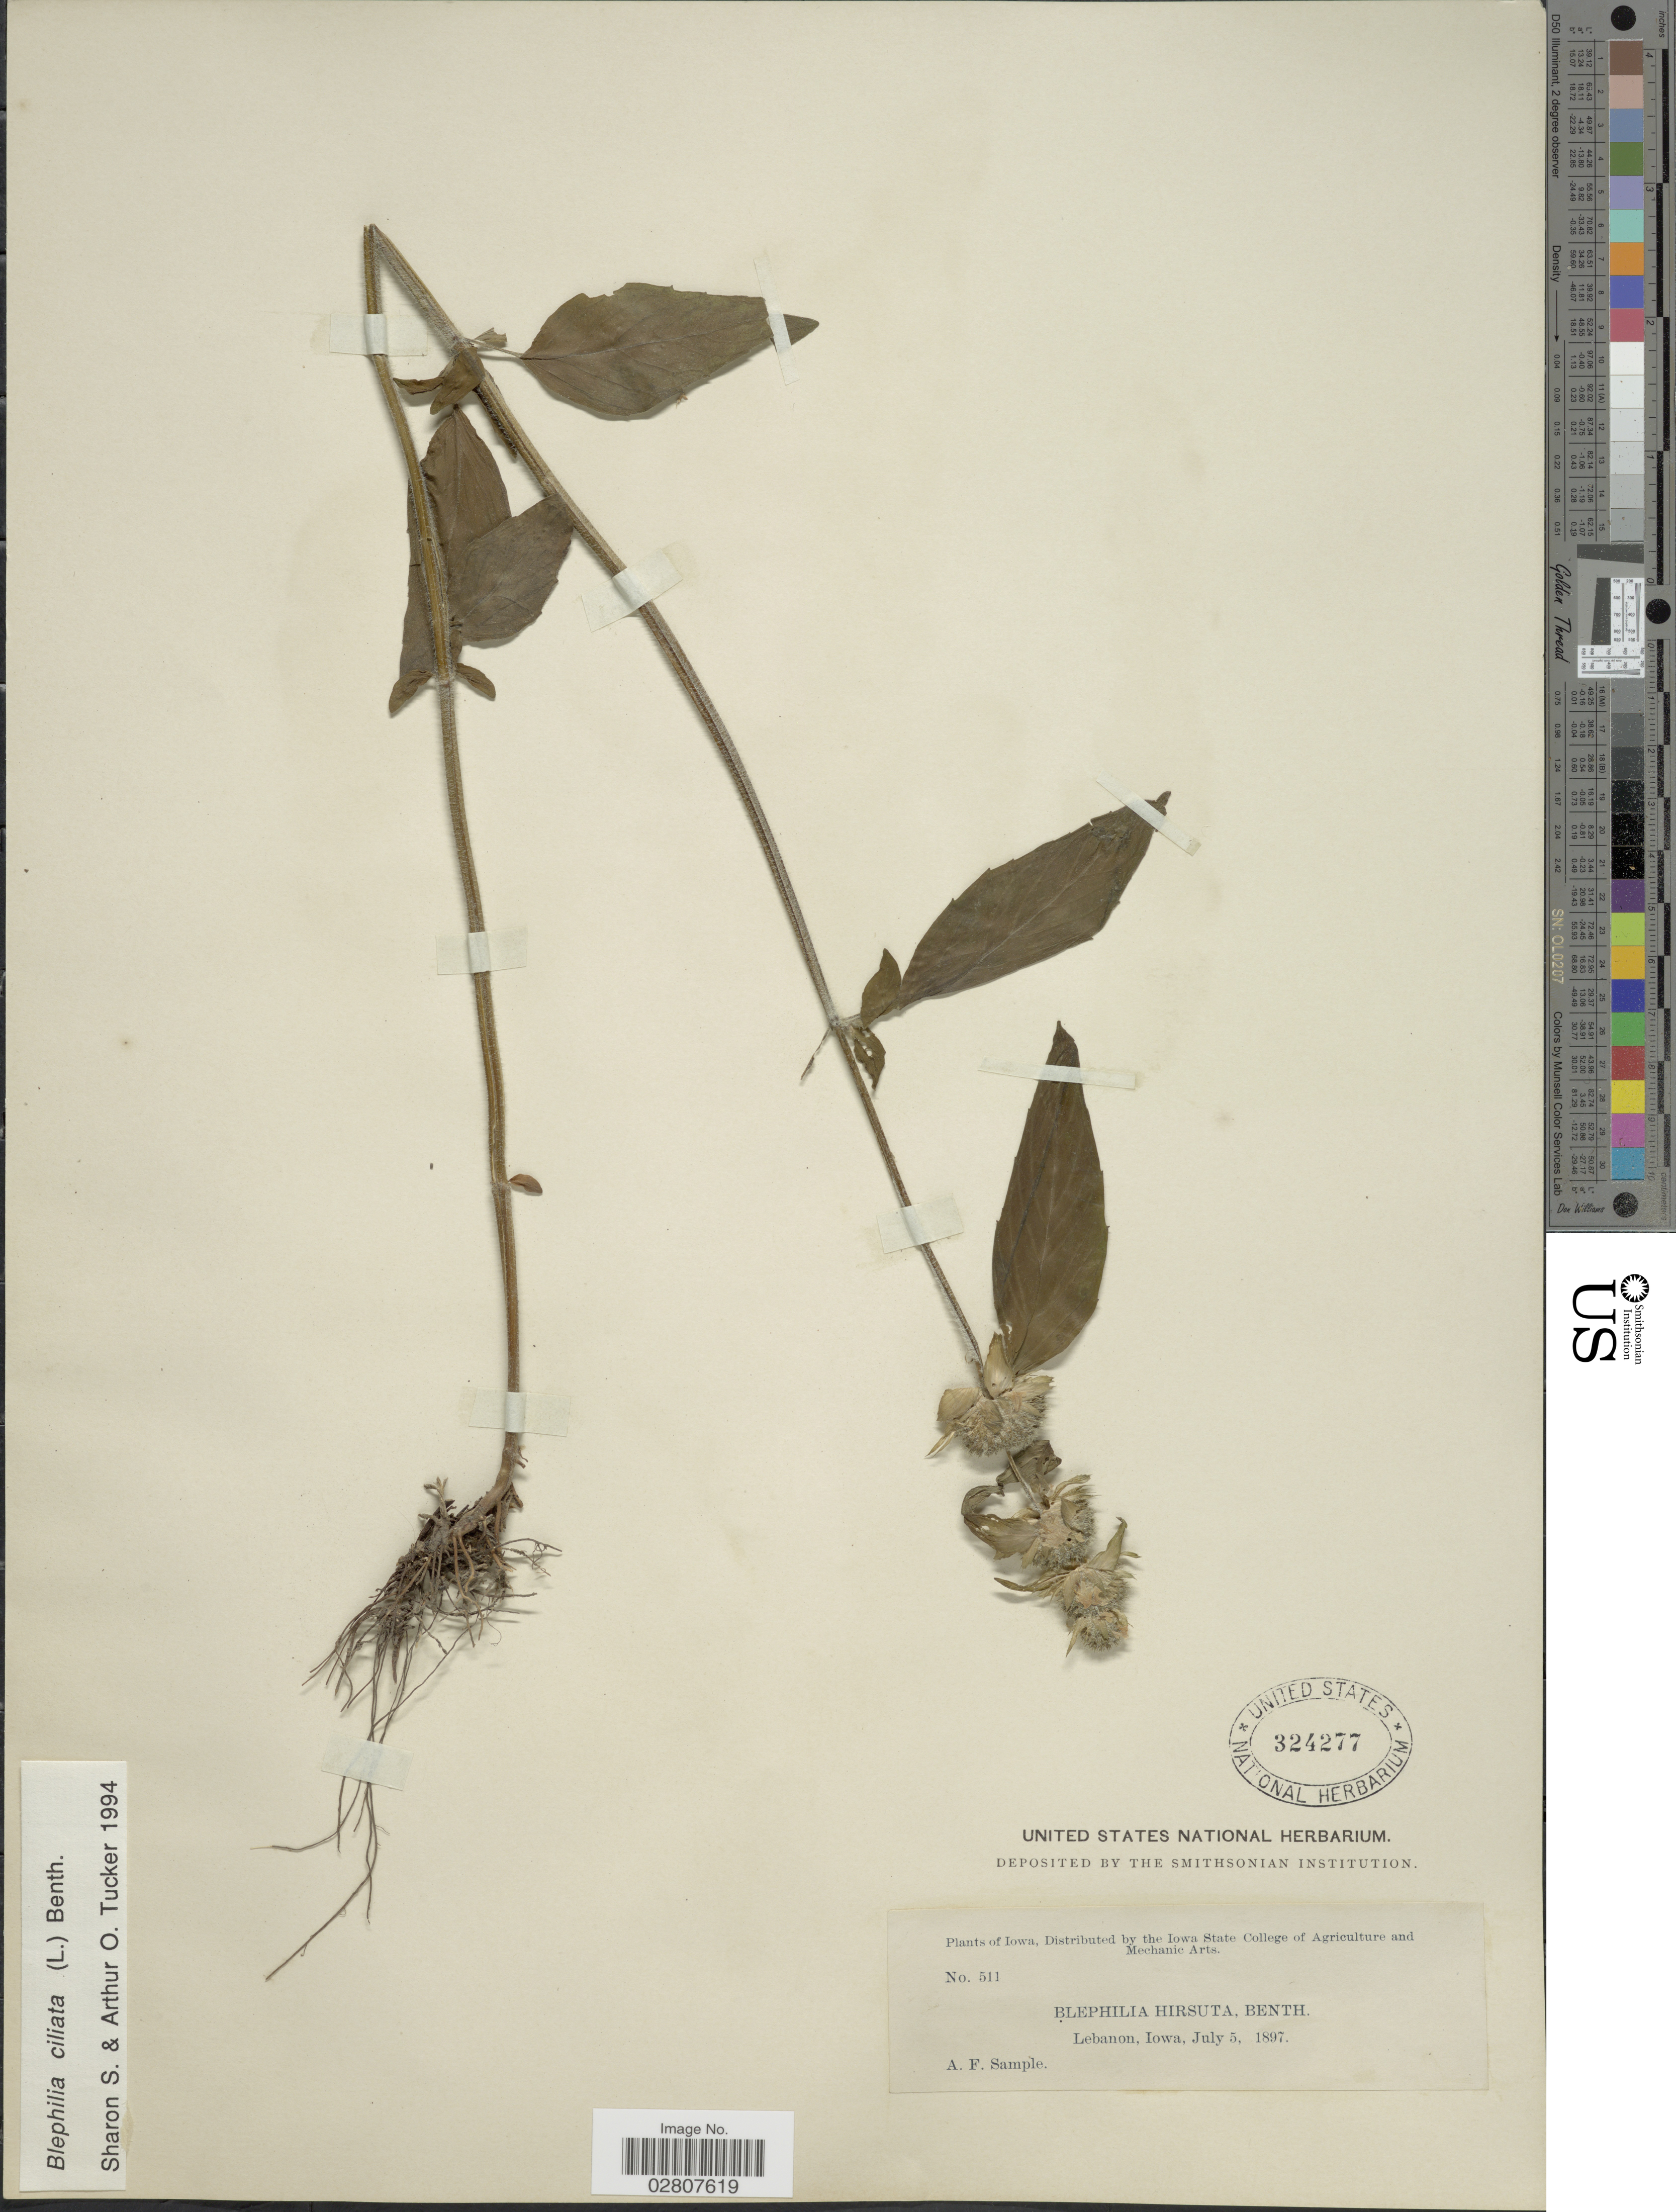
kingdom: Plantae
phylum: Tracheophyta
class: Magnoliopsida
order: Lamiales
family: Lamiaceae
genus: Blephilia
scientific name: Blephilia ciliata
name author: (L.) Raf. ex Benth.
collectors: A. Sample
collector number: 511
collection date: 1897-07-05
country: United States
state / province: Iowa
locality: Lebanon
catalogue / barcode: US 324277